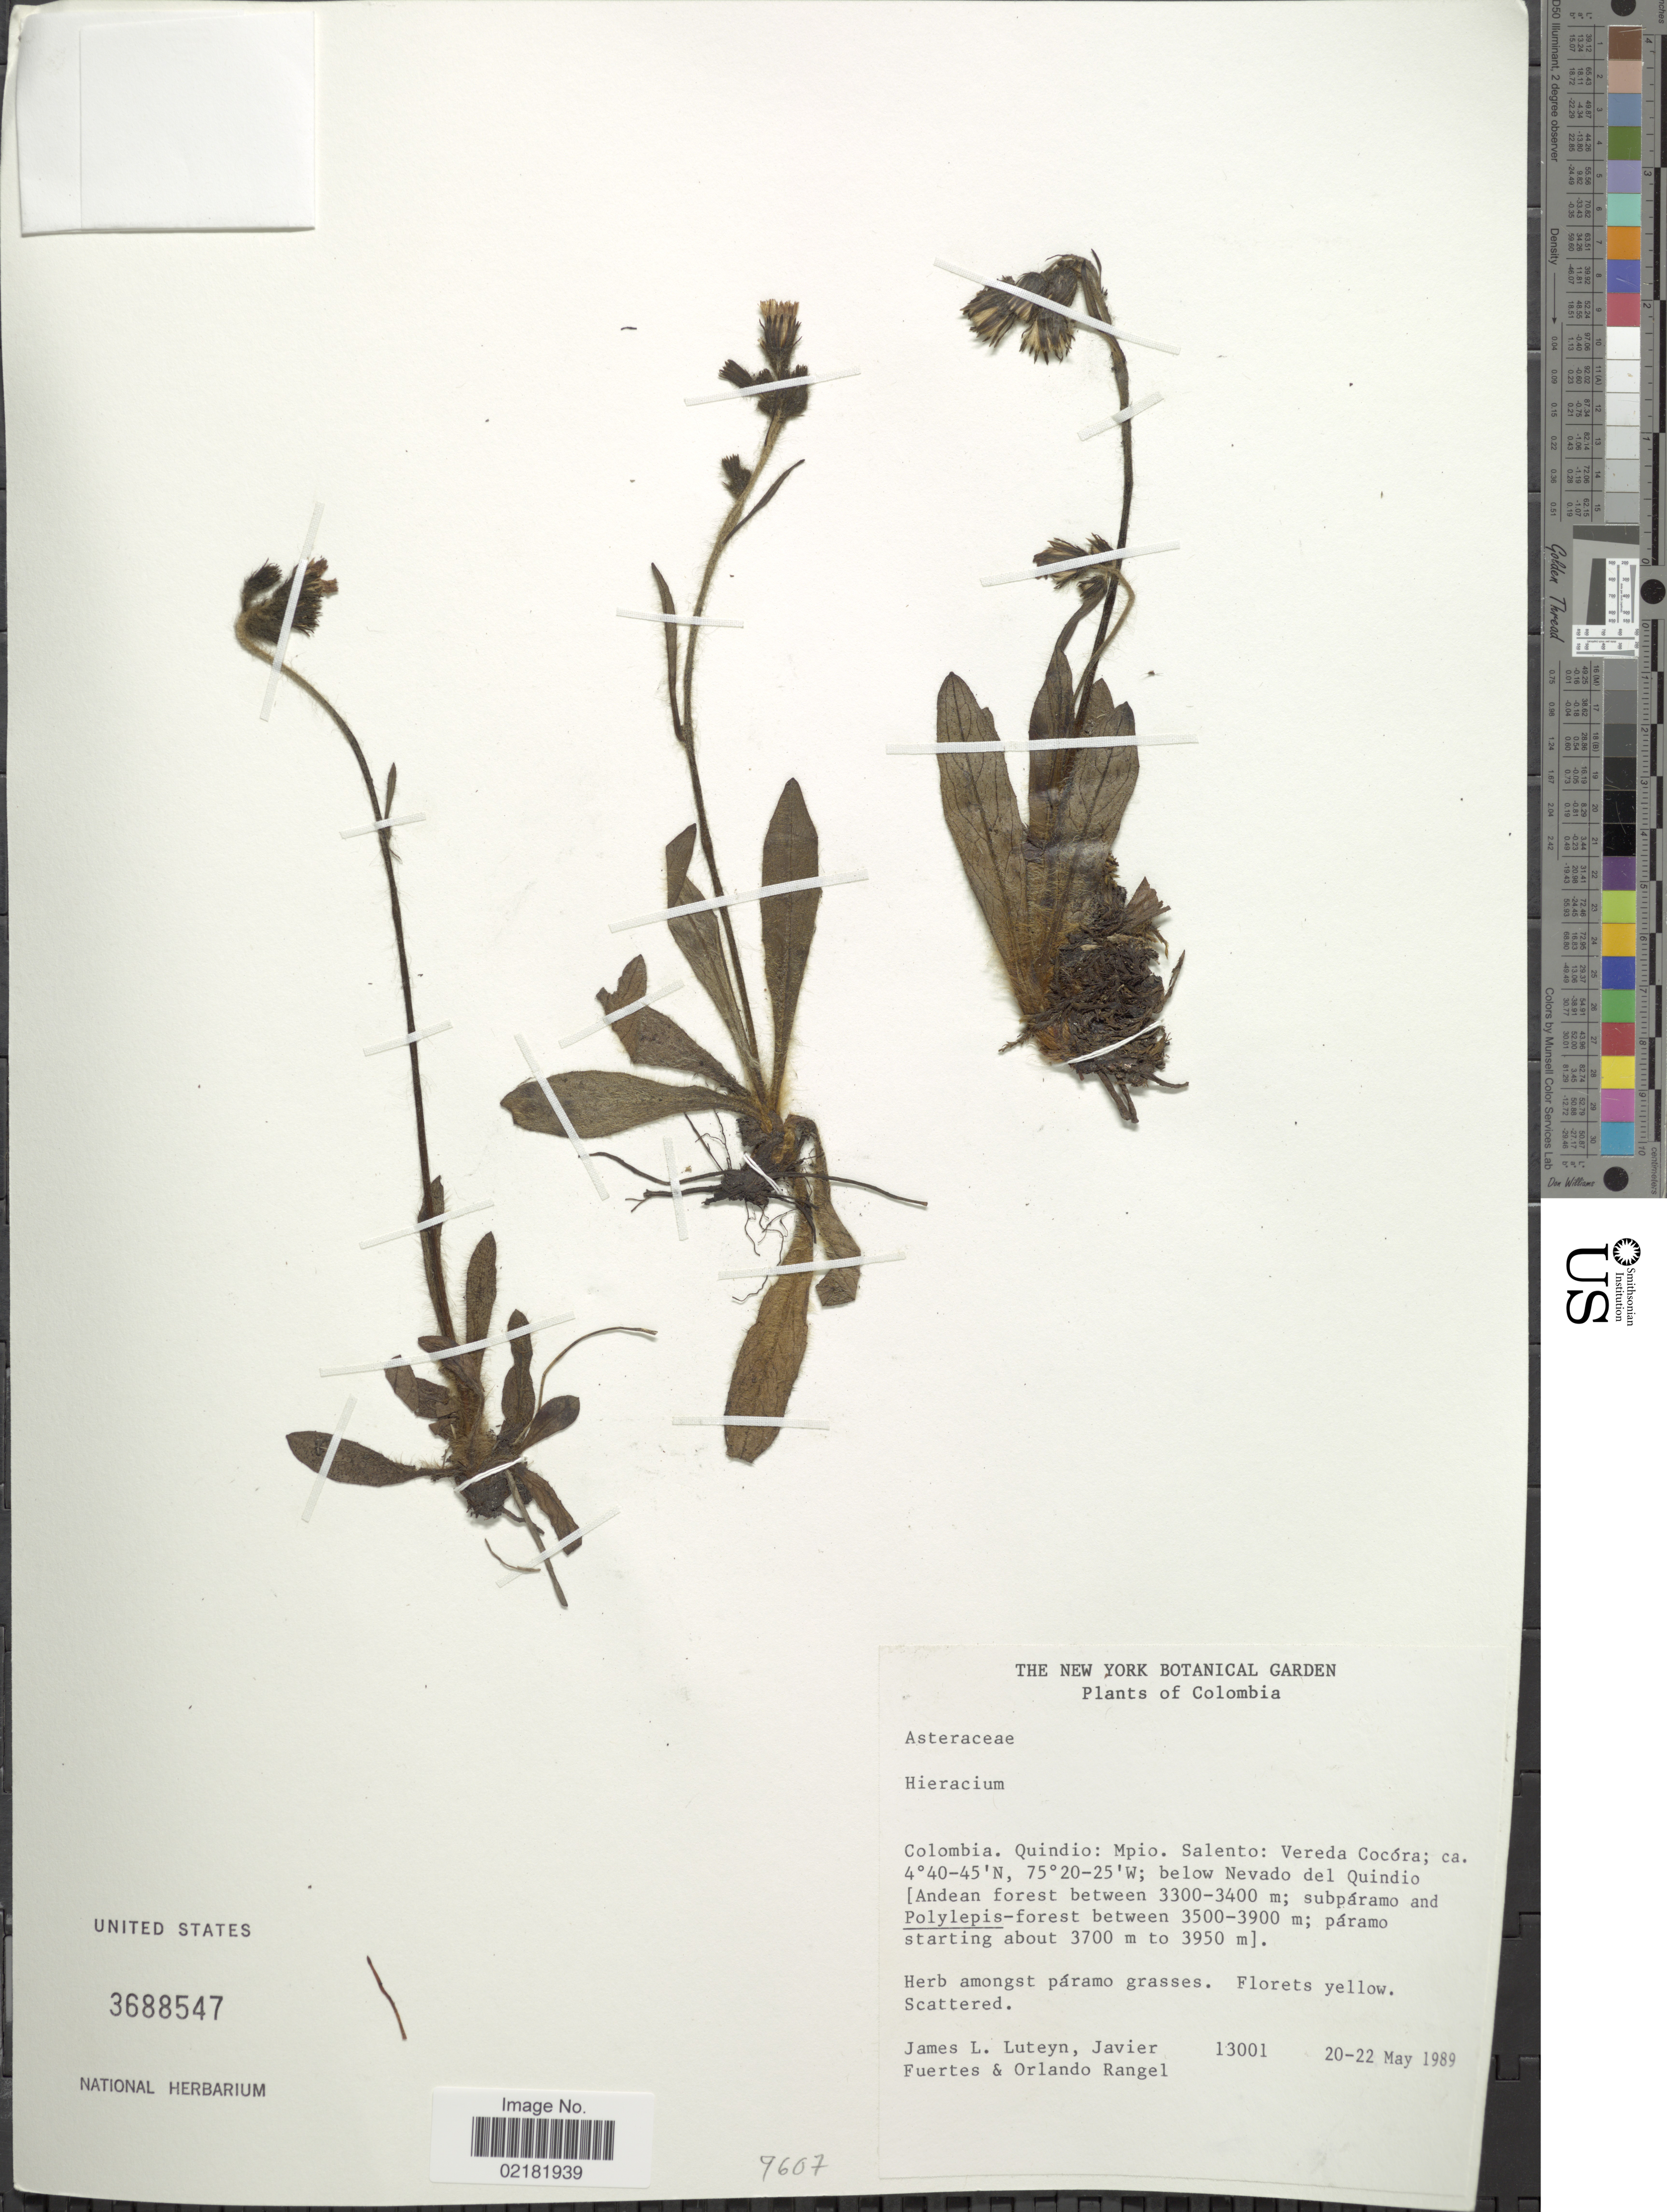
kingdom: Plantae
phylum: Tracheophyta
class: Magnoliopsida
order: Asterales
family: Asteraceae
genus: Hieracium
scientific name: Hieracium repandulare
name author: Druce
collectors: J. L. Luteyn, J. Fuertes & O. Rangel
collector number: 13001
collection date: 1989-05-20/1989-05-22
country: Colombia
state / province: Quindío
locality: Mpio. Salento: Vereda Cocora; below Nevado del Quindio (Andean forest); subparamo.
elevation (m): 3300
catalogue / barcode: US 3688547